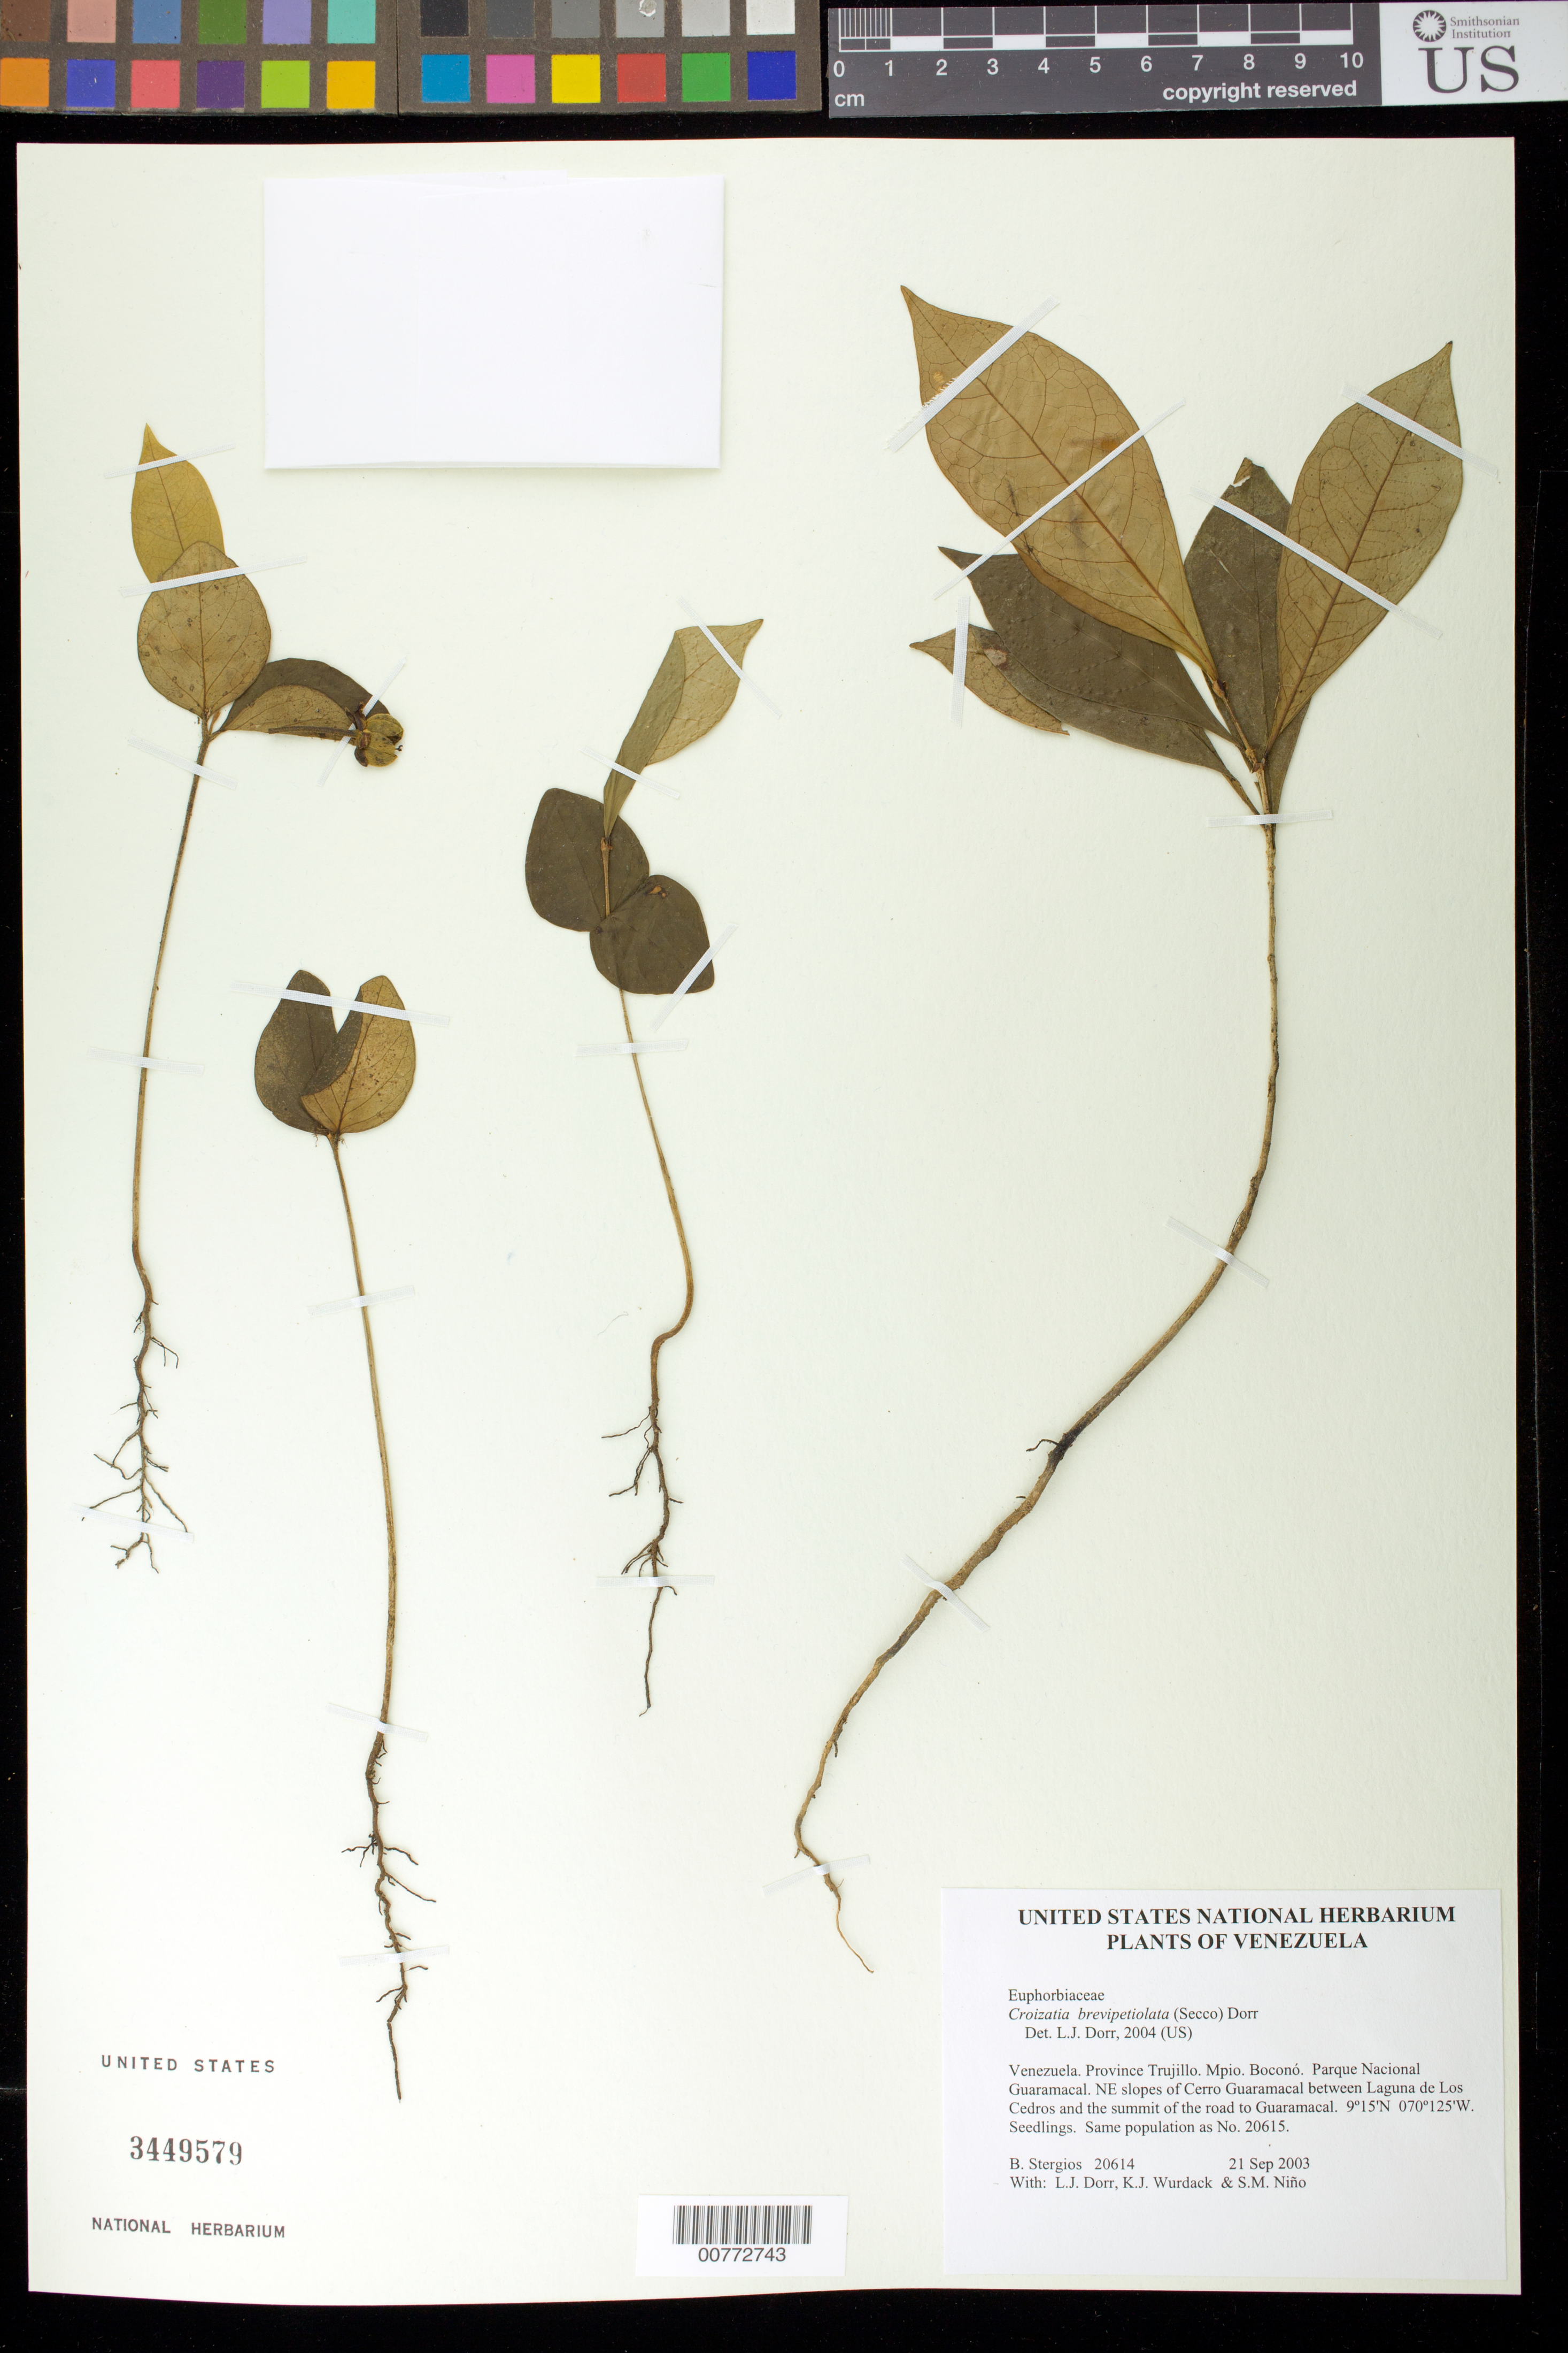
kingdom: Plantae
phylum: Tracheophyta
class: Magnoliopsida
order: Malpighiales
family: Phyllanthaceae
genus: Croizatia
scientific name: Croizatia brevipetiolata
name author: (Secco) Dorr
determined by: Dorr, L. J., (BOT), Smithsonian Institution - National Museum of Natural History (UNITED STATES)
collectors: B. G. Stergios, L. J. Dorr, K. Wurdack & S. M. Niño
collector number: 20614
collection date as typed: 21 Sep 2003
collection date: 2003-09-21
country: Venezuela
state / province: Trujillo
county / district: Boconó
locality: Parque Nacional Guaramacal. NE slopes of Cerro Guaramacal between Laguna de Los Cedros and the summit of the road to Guaramacal.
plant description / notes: PORT, US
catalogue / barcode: US 3449579